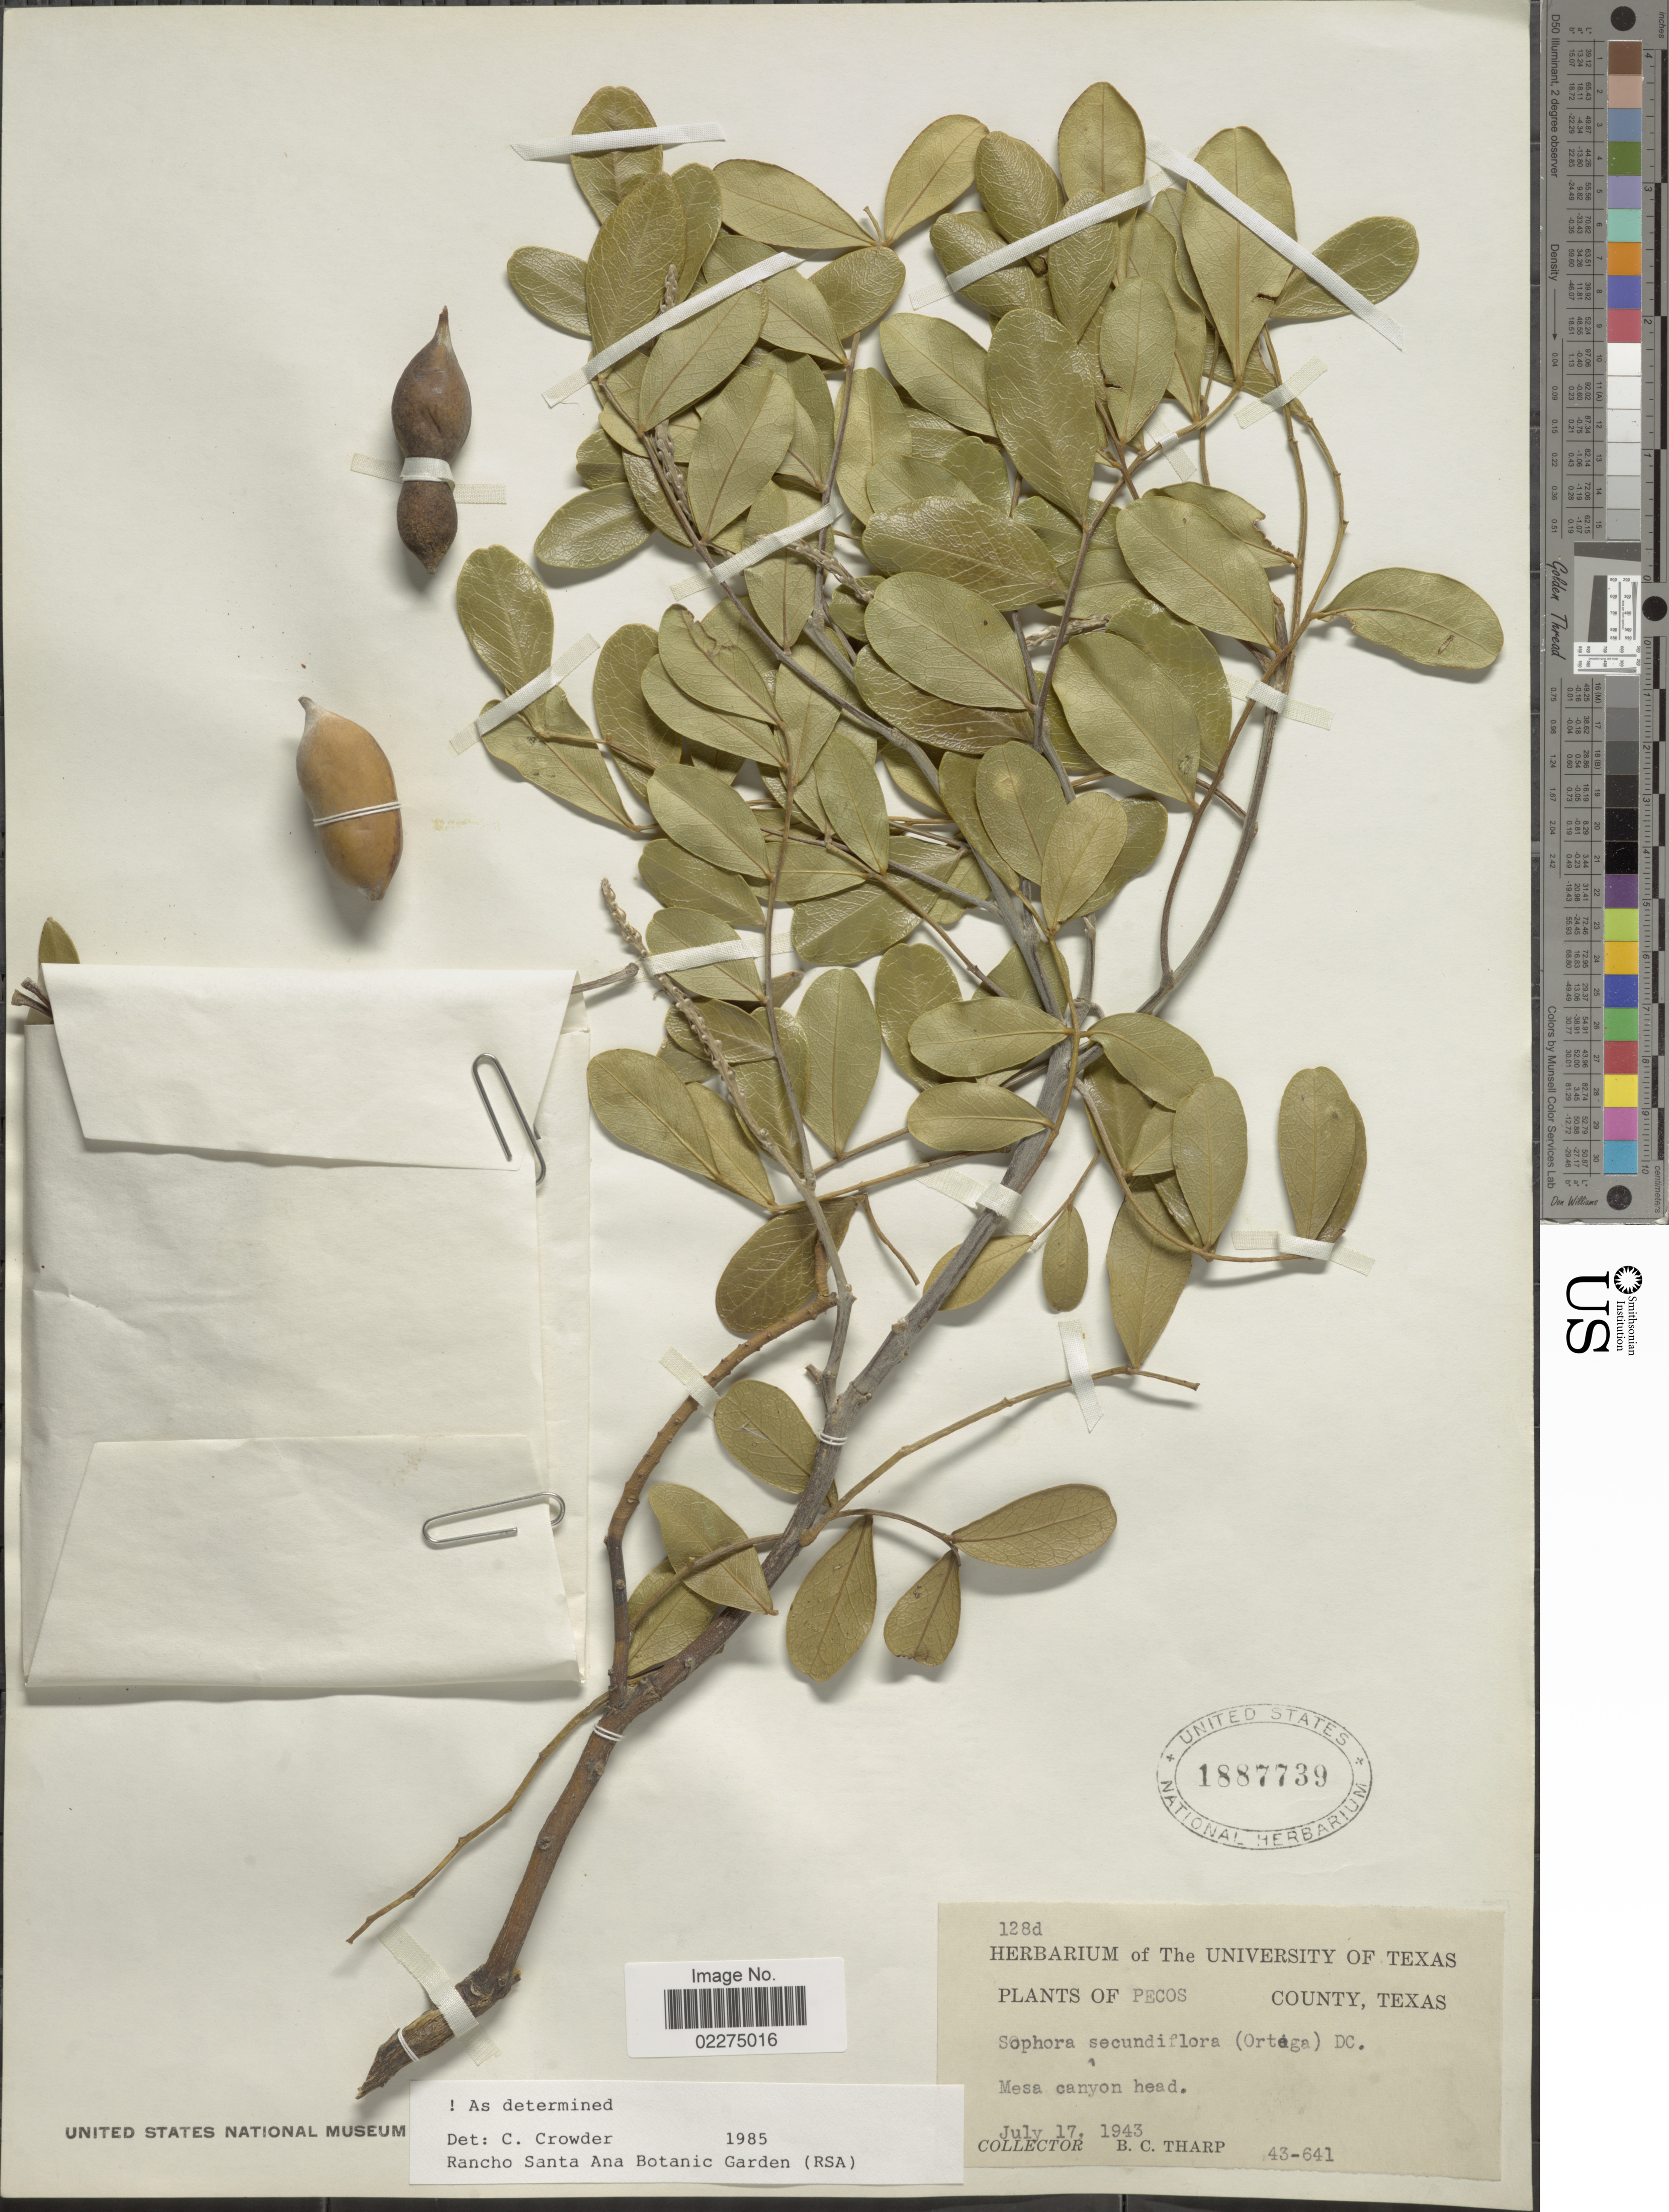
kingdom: Plantae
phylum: Tracheophyta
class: Magnoliopsida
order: Fabales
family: Fabaceae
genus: Dermatophyllum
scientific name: Dermatophyllum secundiflorum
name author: (Ortega) Gandhi & Reveal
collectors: B. C. Tharp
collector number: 43-641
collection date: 1943-07-17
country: United States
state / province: Texas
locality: Pecos County, Texas, Mesa canyon road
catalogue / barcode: US 1887739